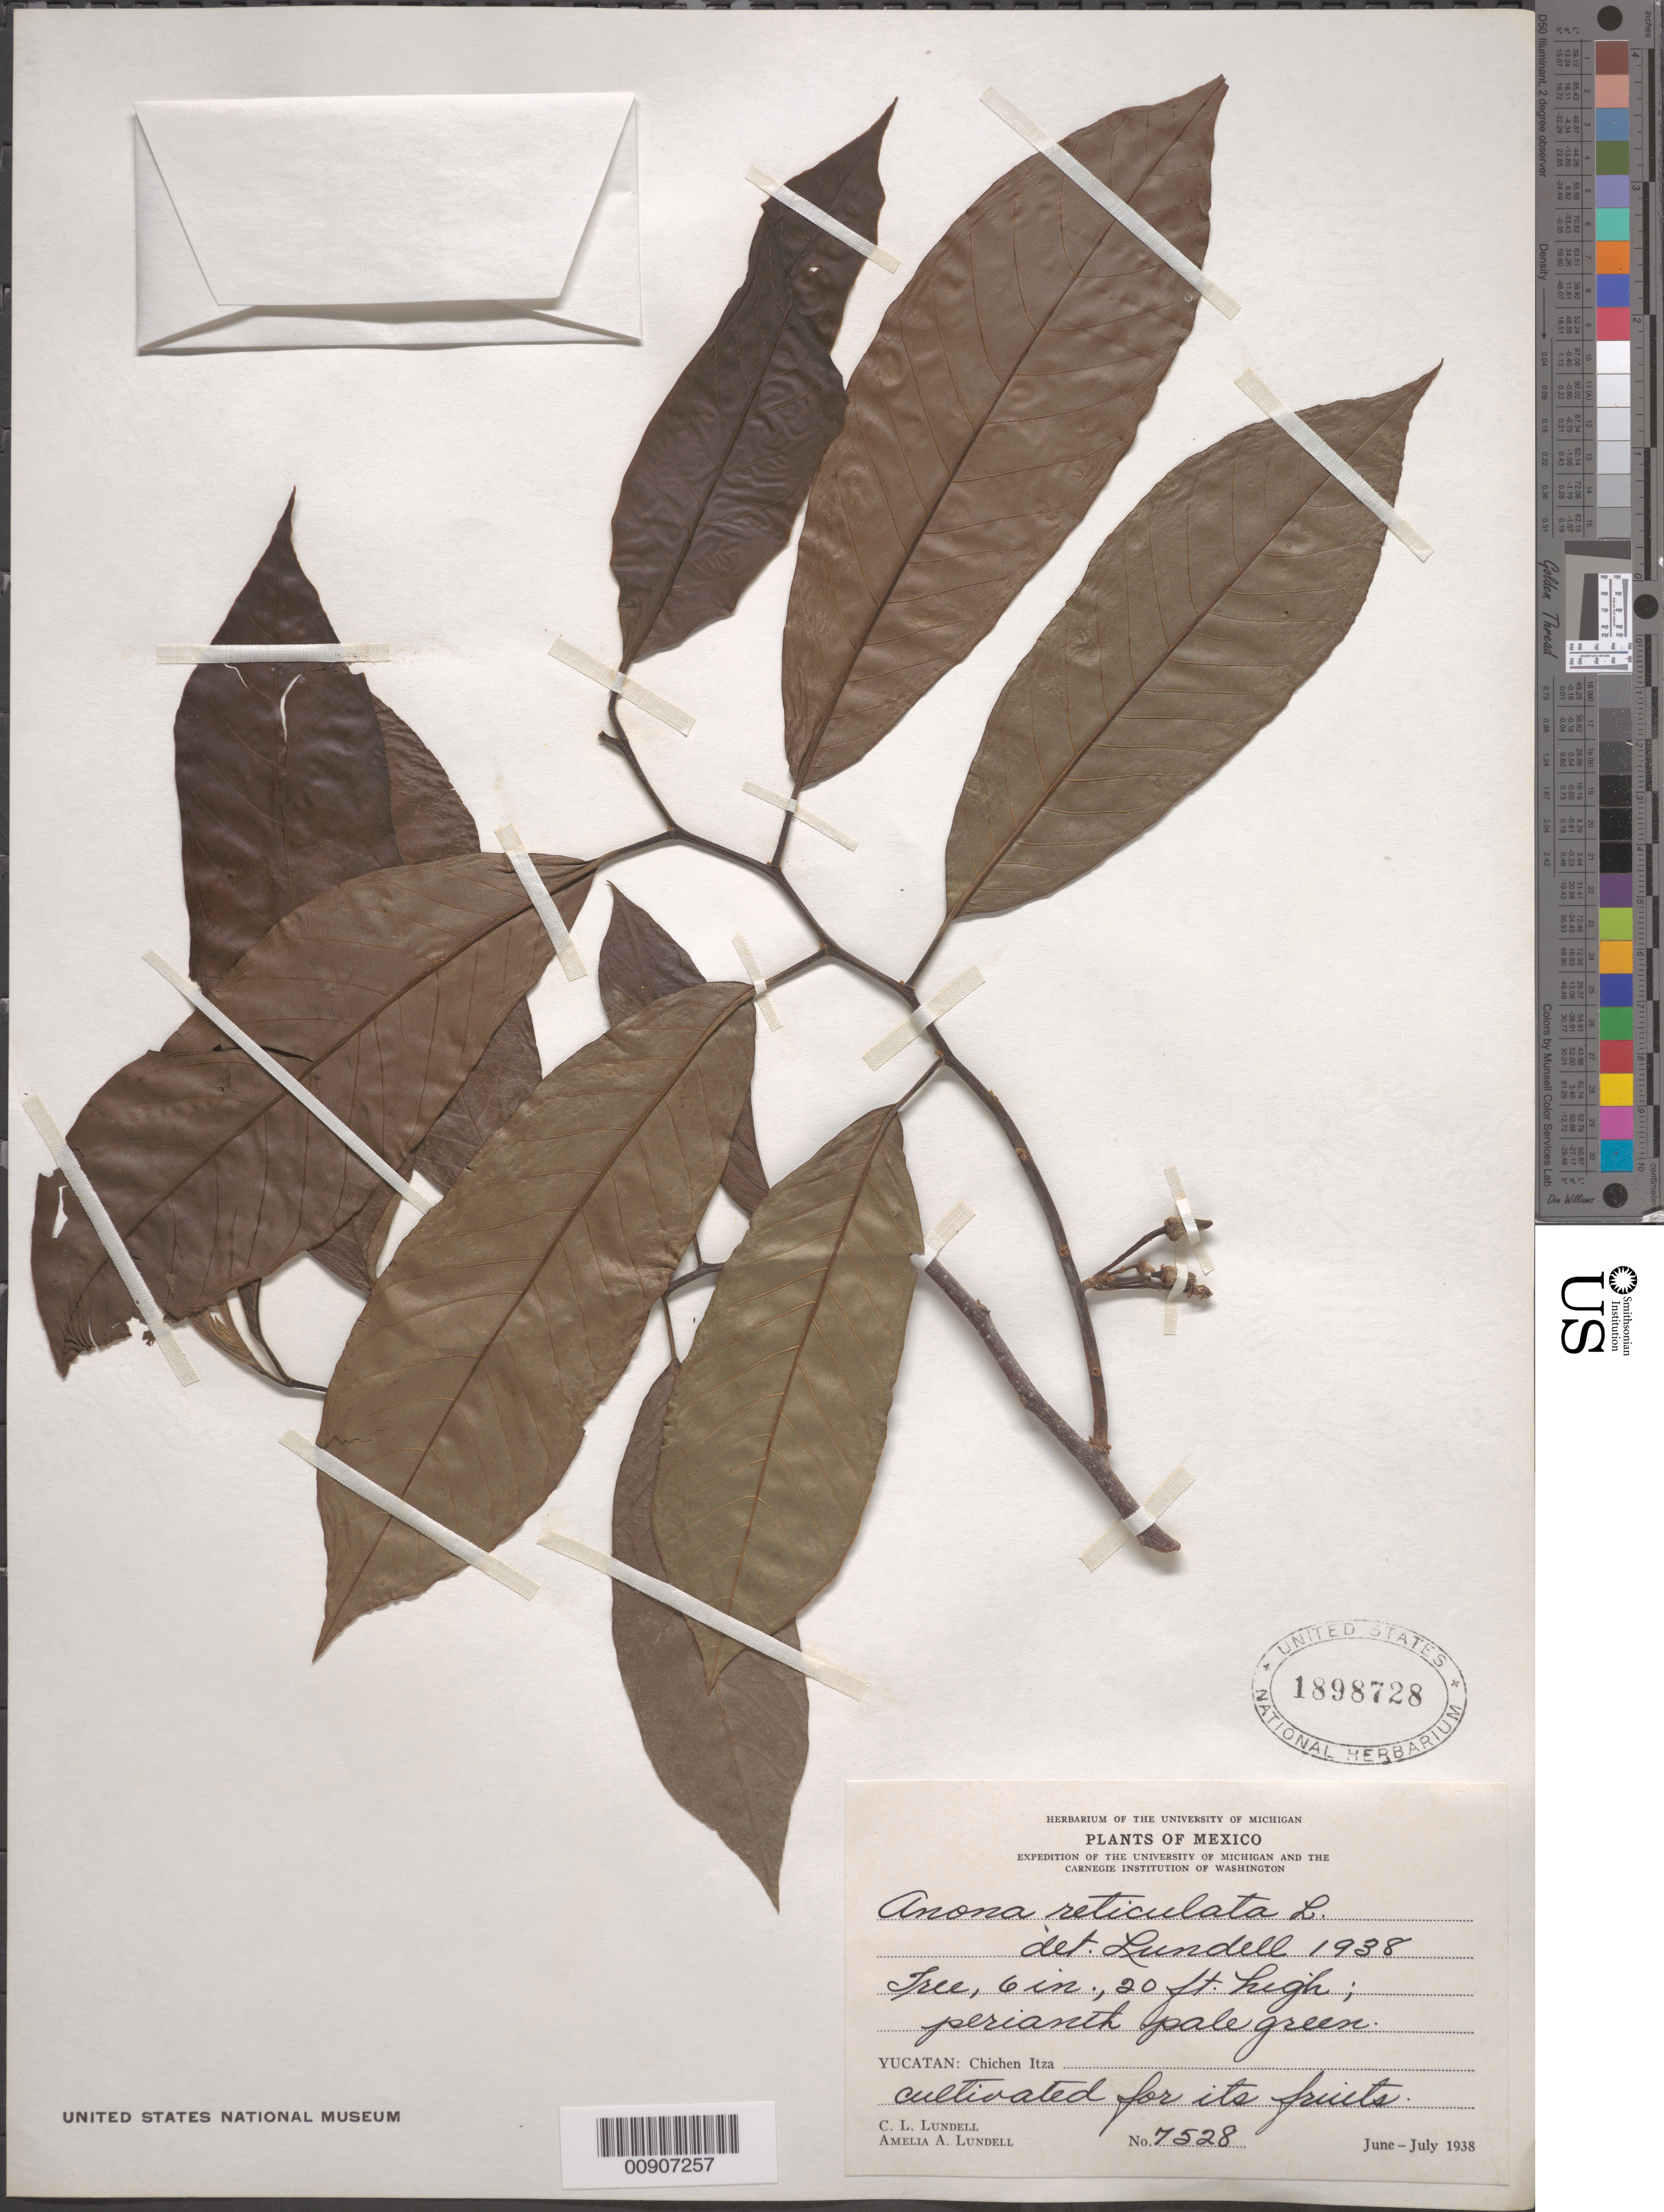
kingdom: Plantae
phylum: Tracheophyta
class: Magnoliopsida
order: Magnoliales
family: Annonaceae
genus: Annona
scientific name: Annona reticulata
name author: L.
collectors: C. L. Lundell & A. A. Lundell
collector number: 7528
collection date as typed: Jun 1938 to -- Jul 1938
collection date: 1938-06/1938-07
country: Mexico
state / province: Yucatán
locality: Yucatán: Chichen Itza.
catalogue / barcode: US 1898728